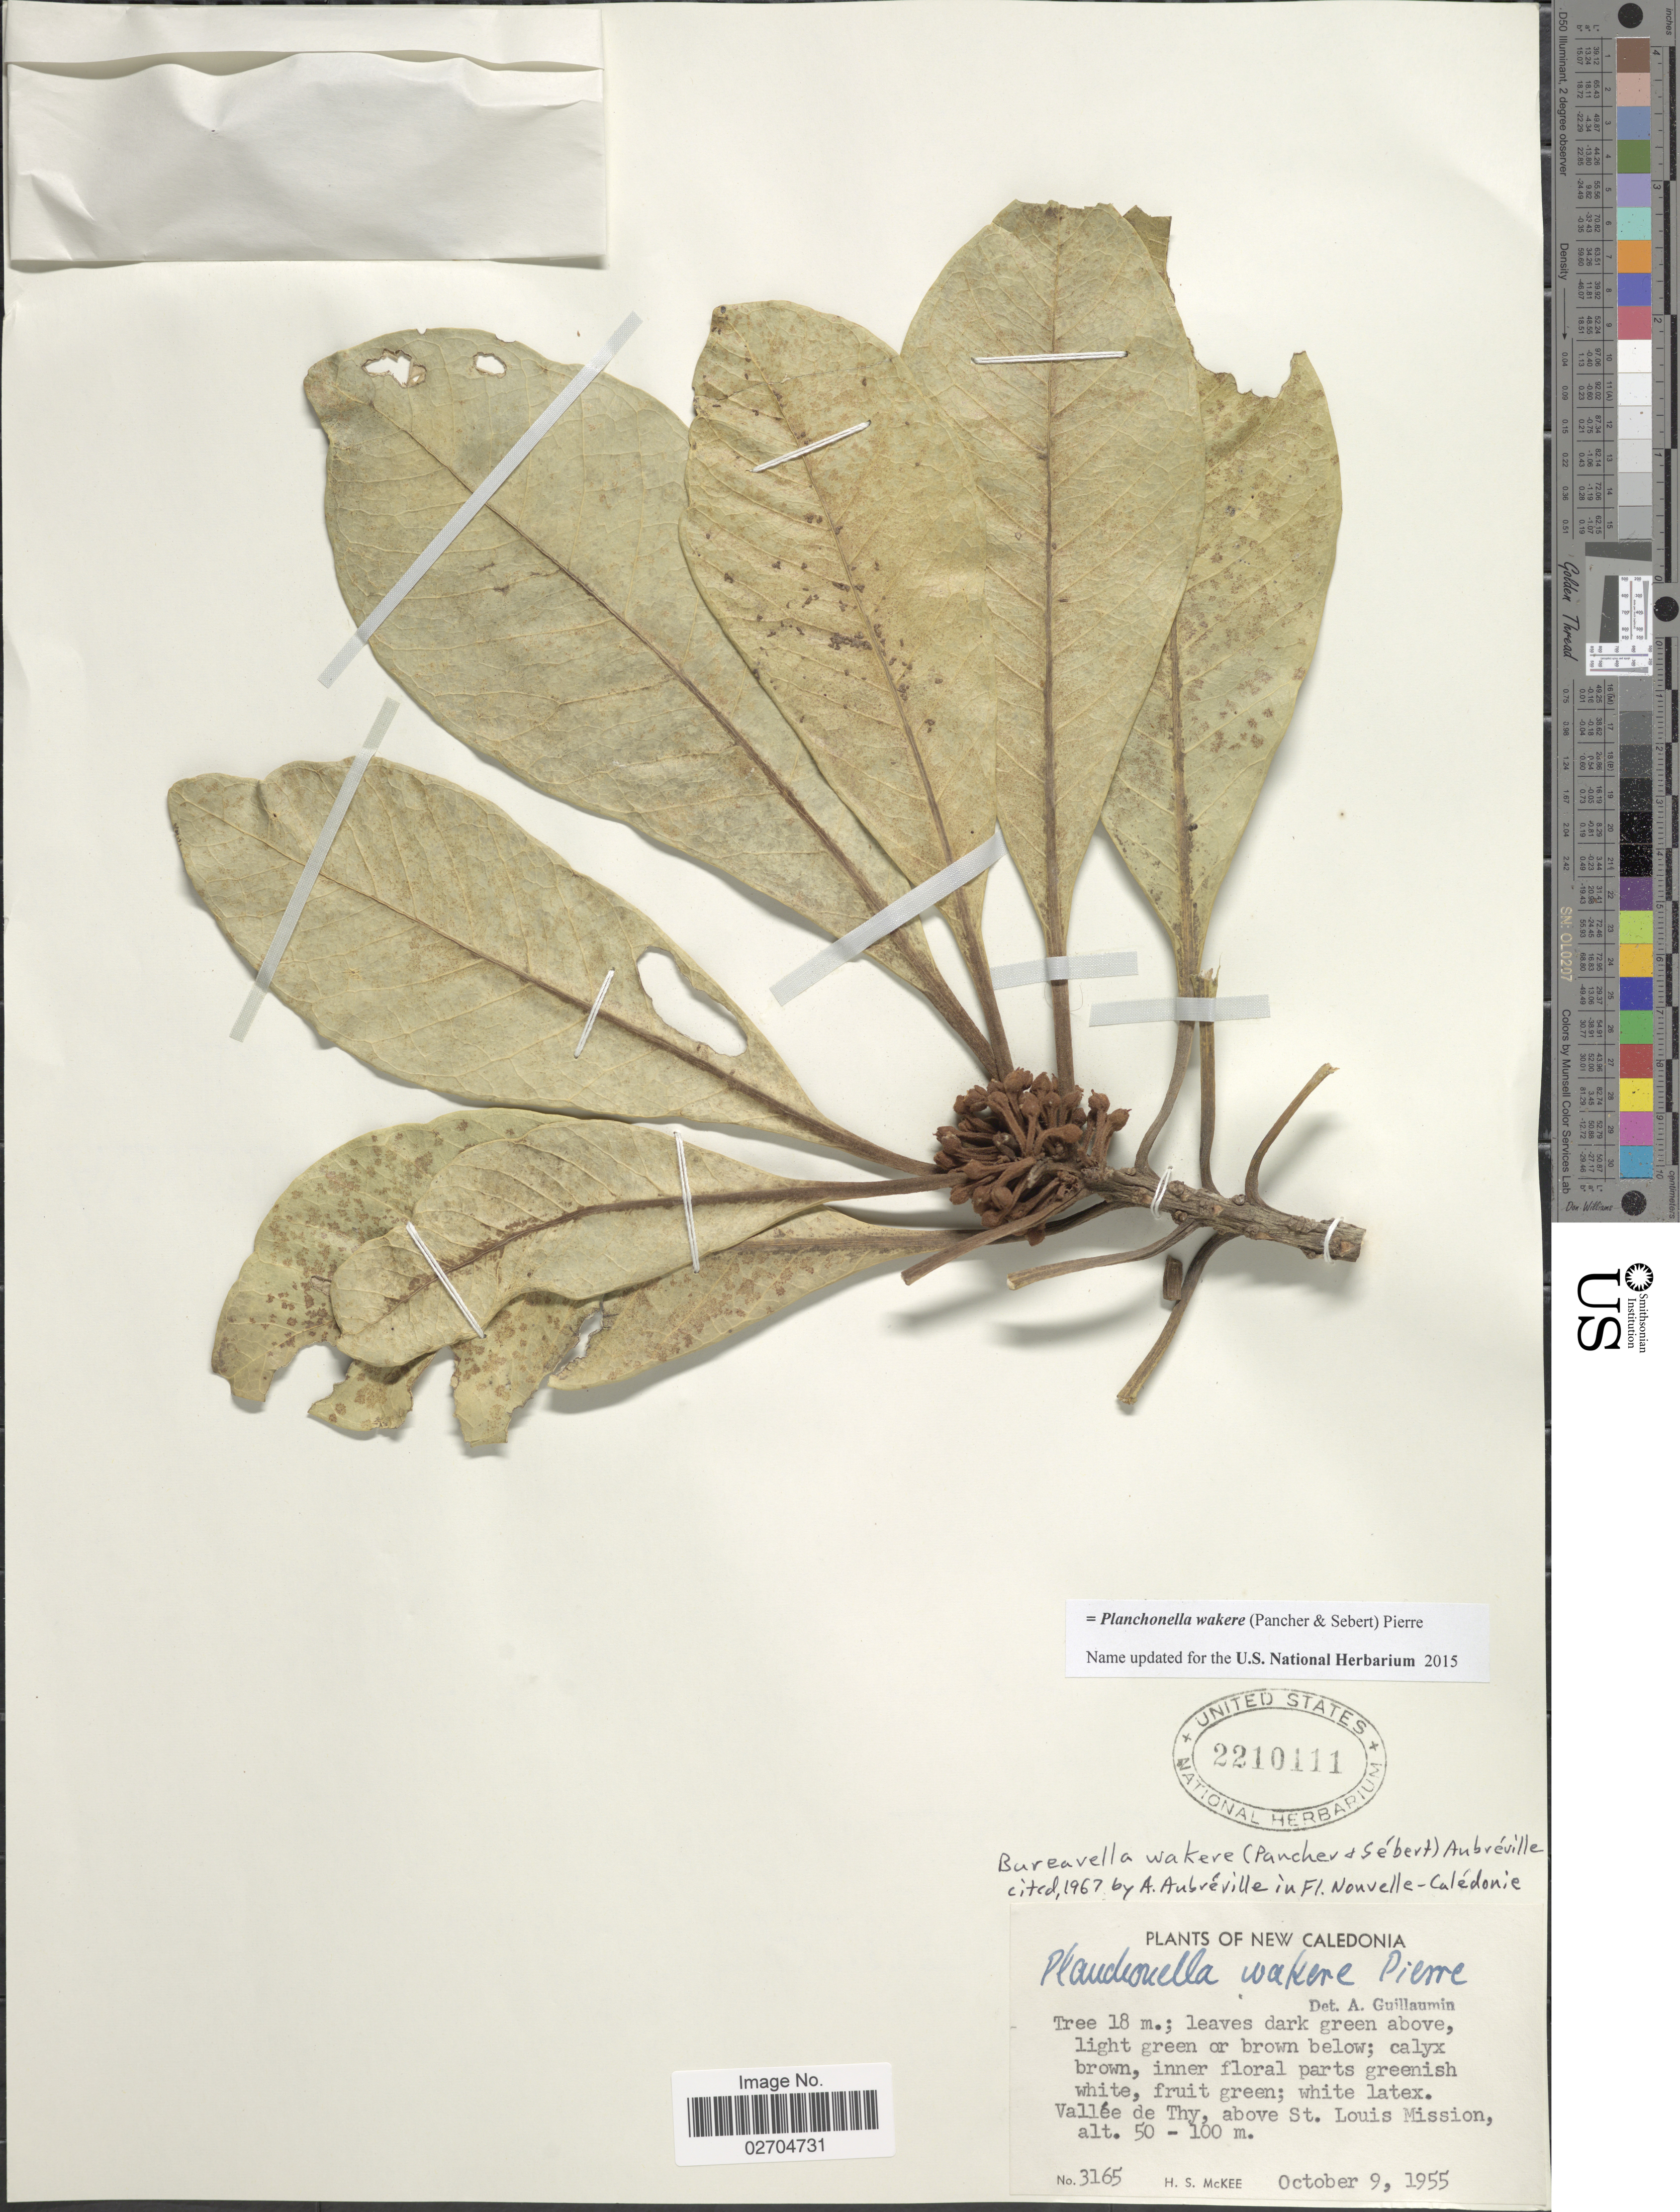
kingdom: Plantae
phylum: Tracheophyta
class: Magnoliopsida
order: Ericales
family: Sapotaceae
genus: Planchonella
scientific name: Planchonella wakere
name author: (Pancher & Sebert) Pierre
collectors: H. S. McKee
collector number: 3165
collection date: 1955-10-09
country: New Caledonia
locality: Vallee de Thy, above St. Louis Mission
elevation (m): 50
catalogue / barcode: US 2210111